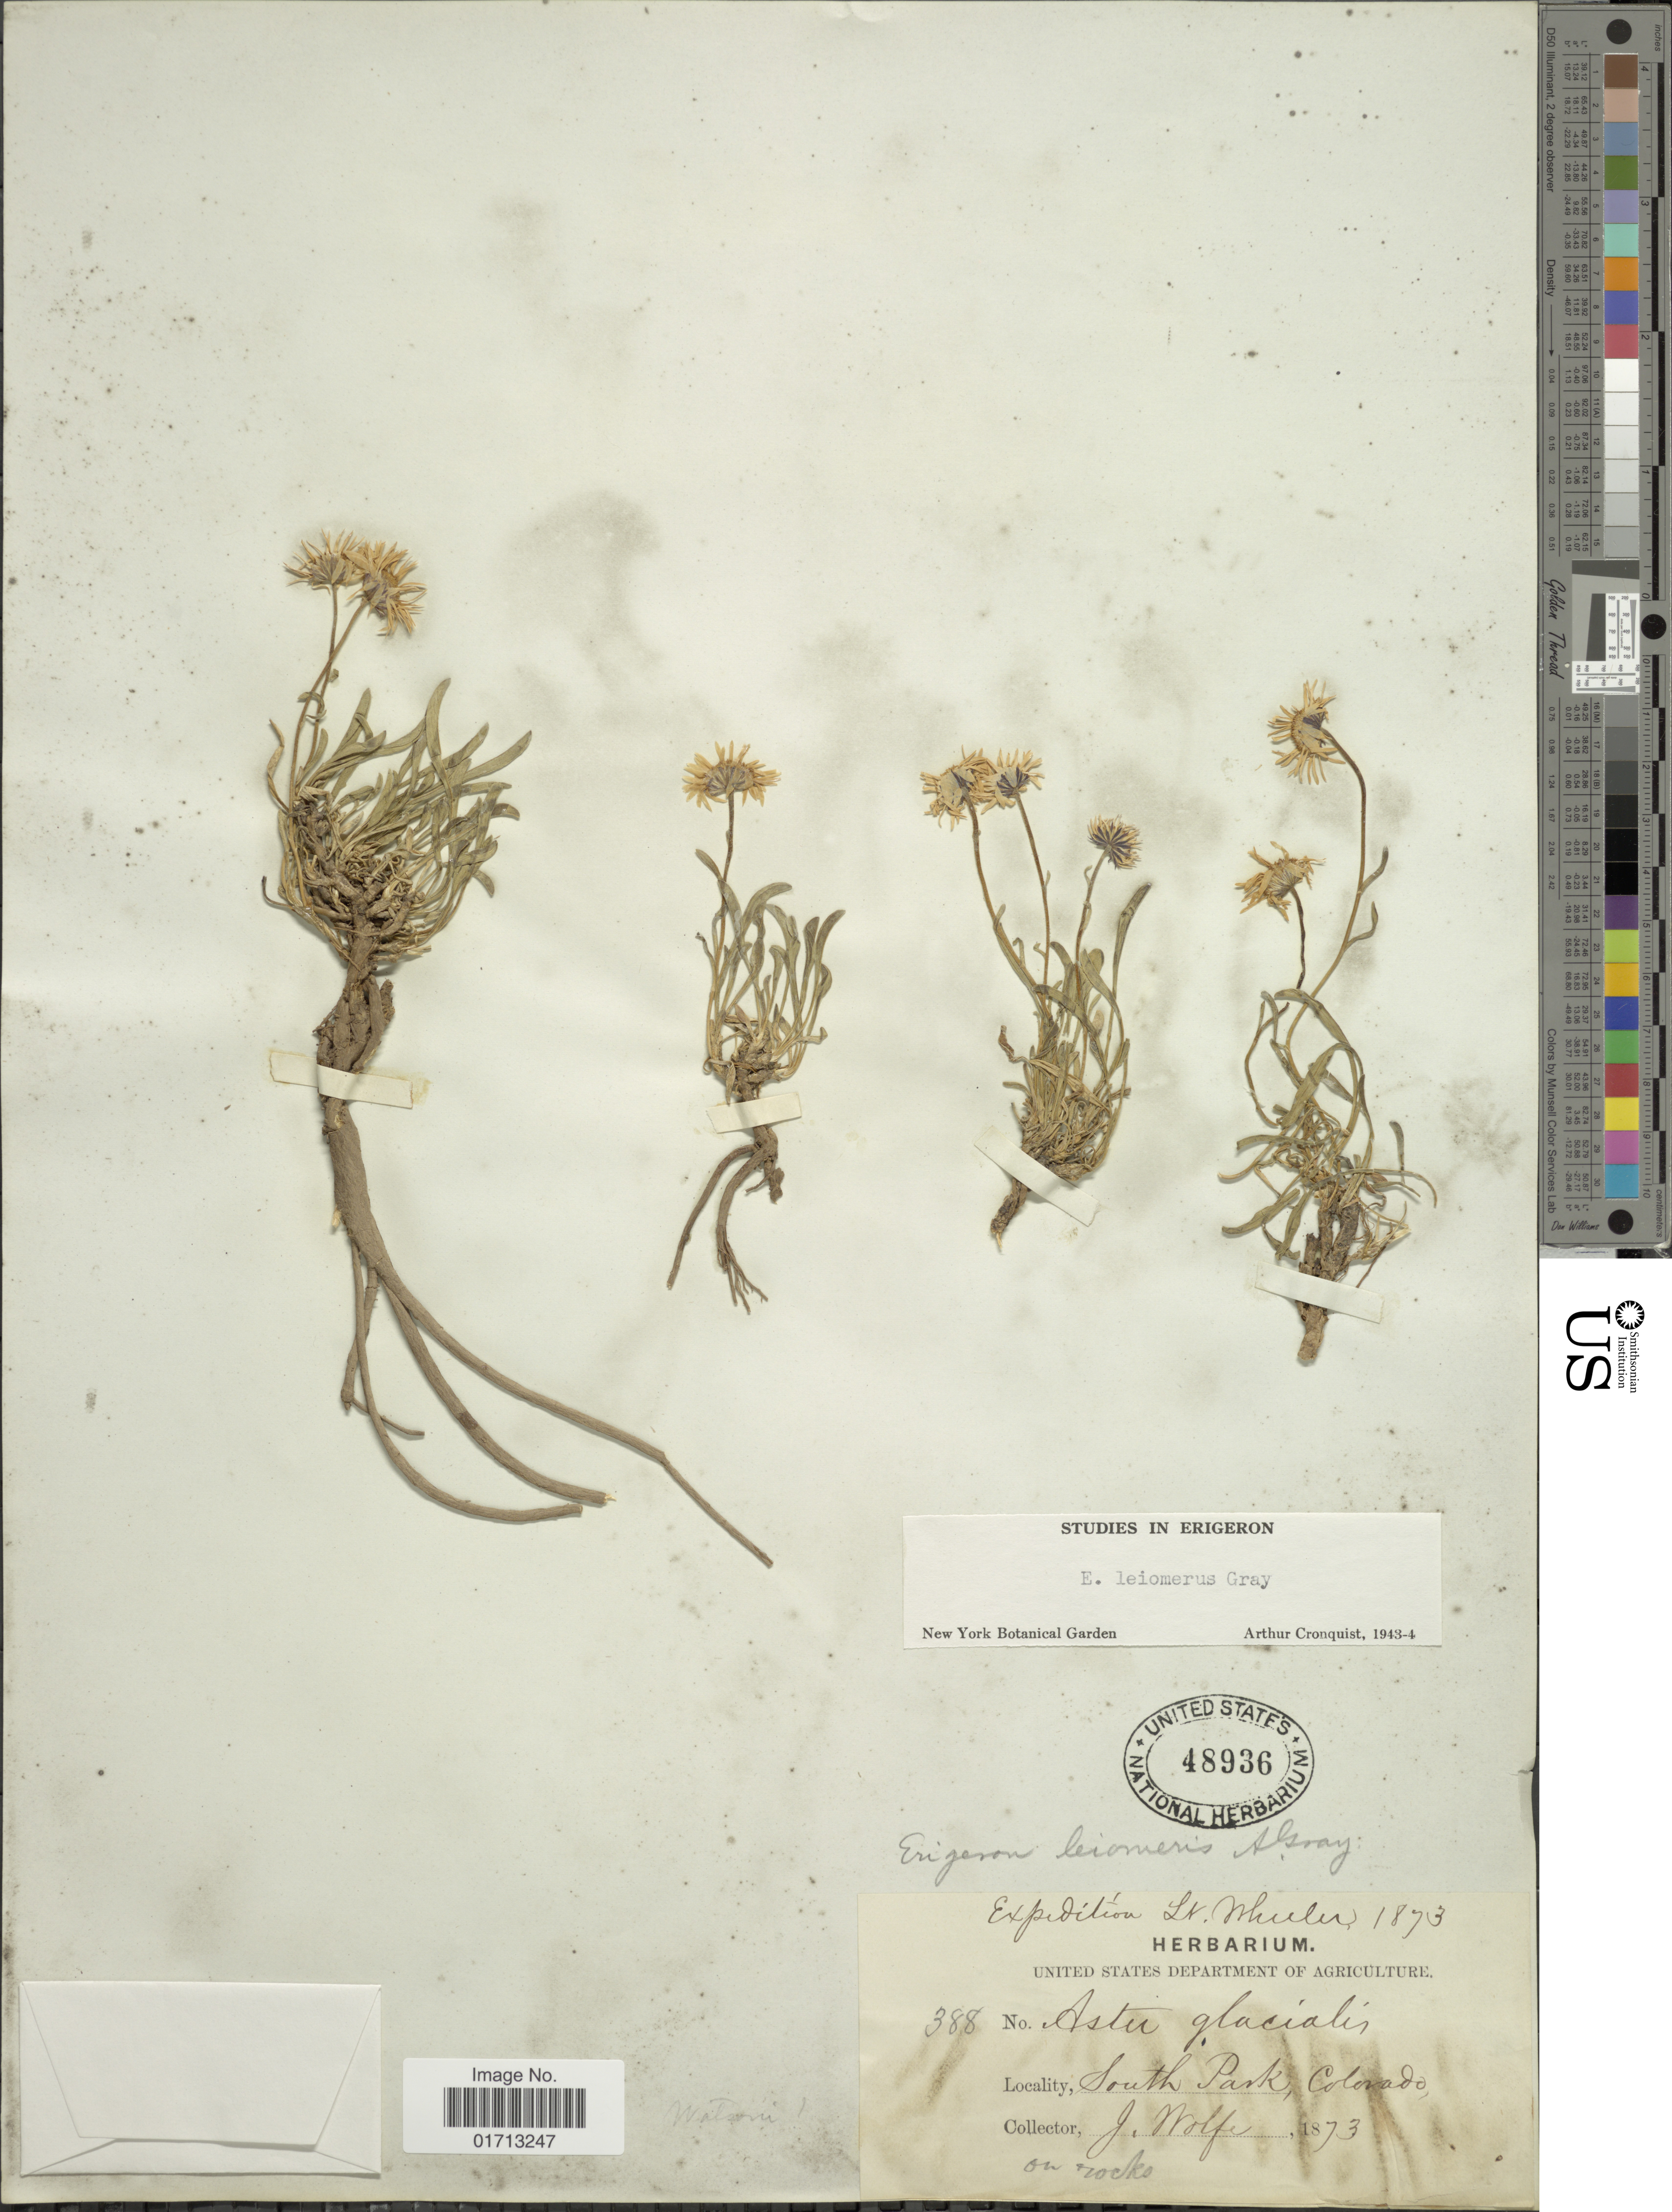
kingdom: Plantae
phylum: Tracheophyta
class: Magnoliopsida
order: Asterales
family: Asteraceae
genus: Erigeron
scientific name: Erigeron leiomerus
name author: A. Gray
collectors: J. Wolfe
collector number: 388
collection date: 1873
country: United States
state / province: Colorado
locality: South Park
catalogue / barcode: US 48936